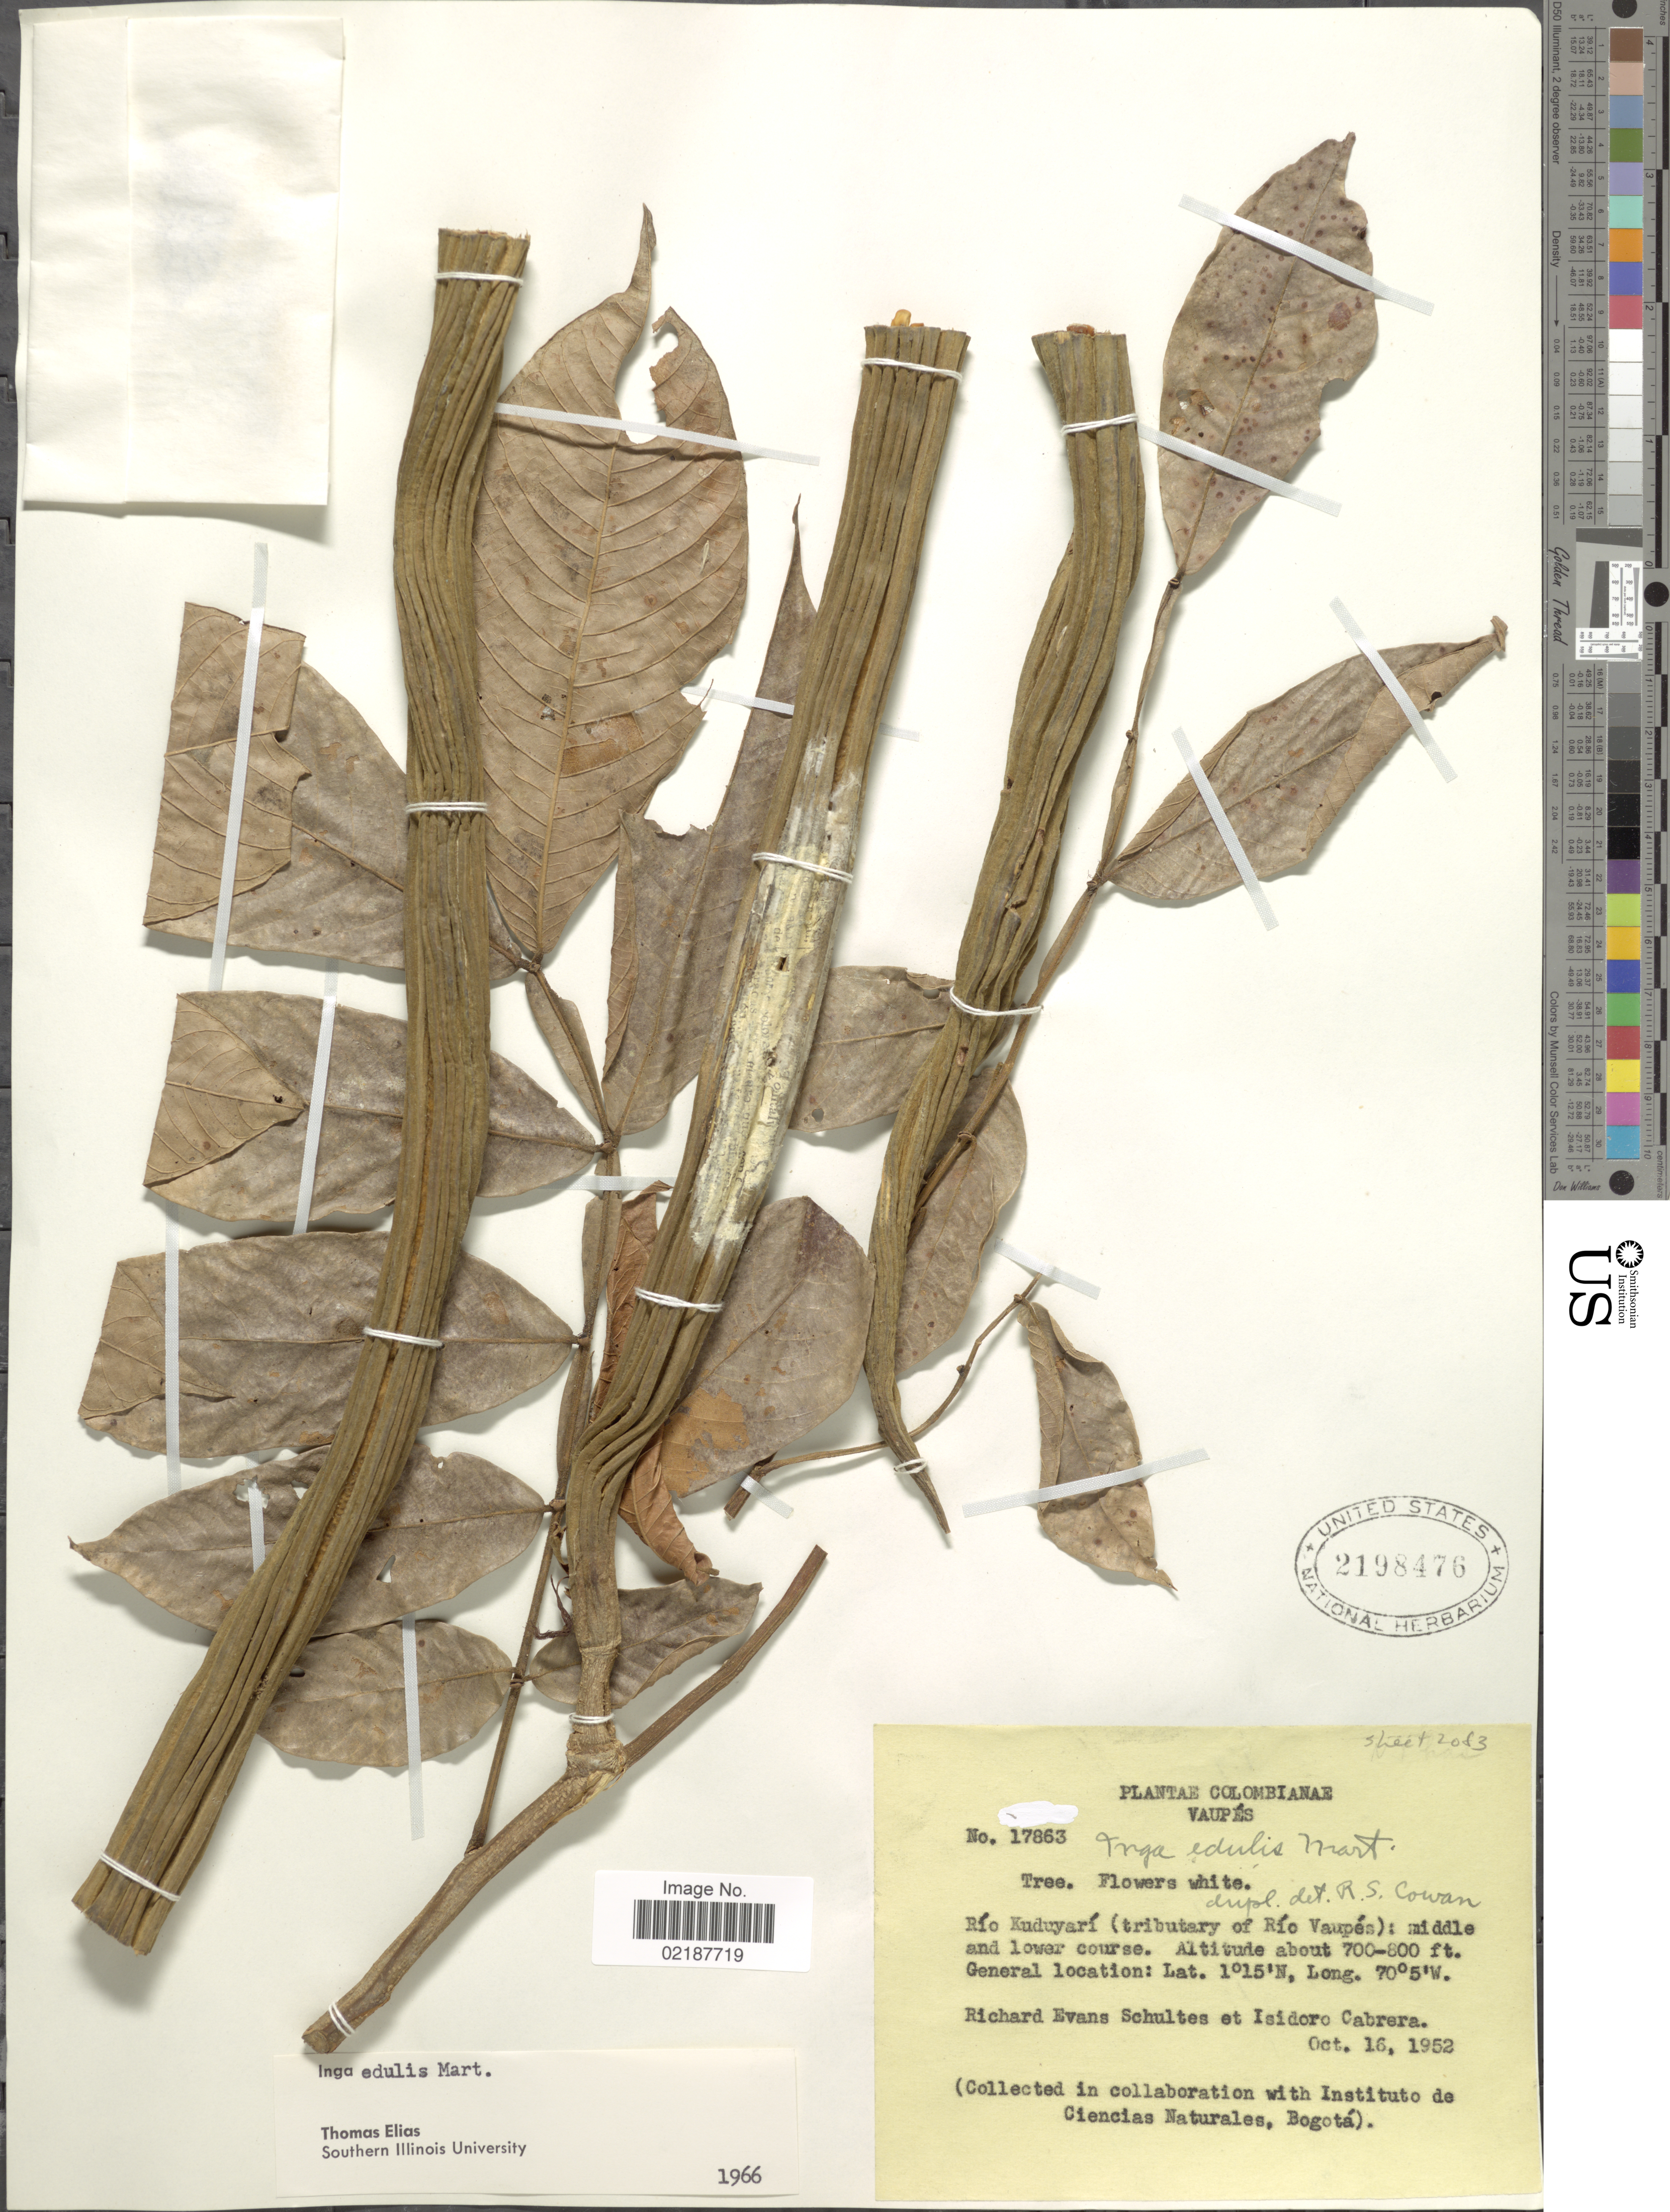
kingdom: Plantae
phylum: Tracheophyta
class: Magnoliopsida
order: Fabales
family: Fabaceae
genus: Inga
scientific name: Inga edulis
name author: Mart.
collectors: R. E. Schultes & I. Cabrera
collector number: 17863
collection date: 1952-10-16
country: Colombia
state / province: Vaupés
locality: Rio Kuduyari (tributary of Rio Vaupes): middle and lower course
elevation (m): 213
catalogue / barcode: US 2198476